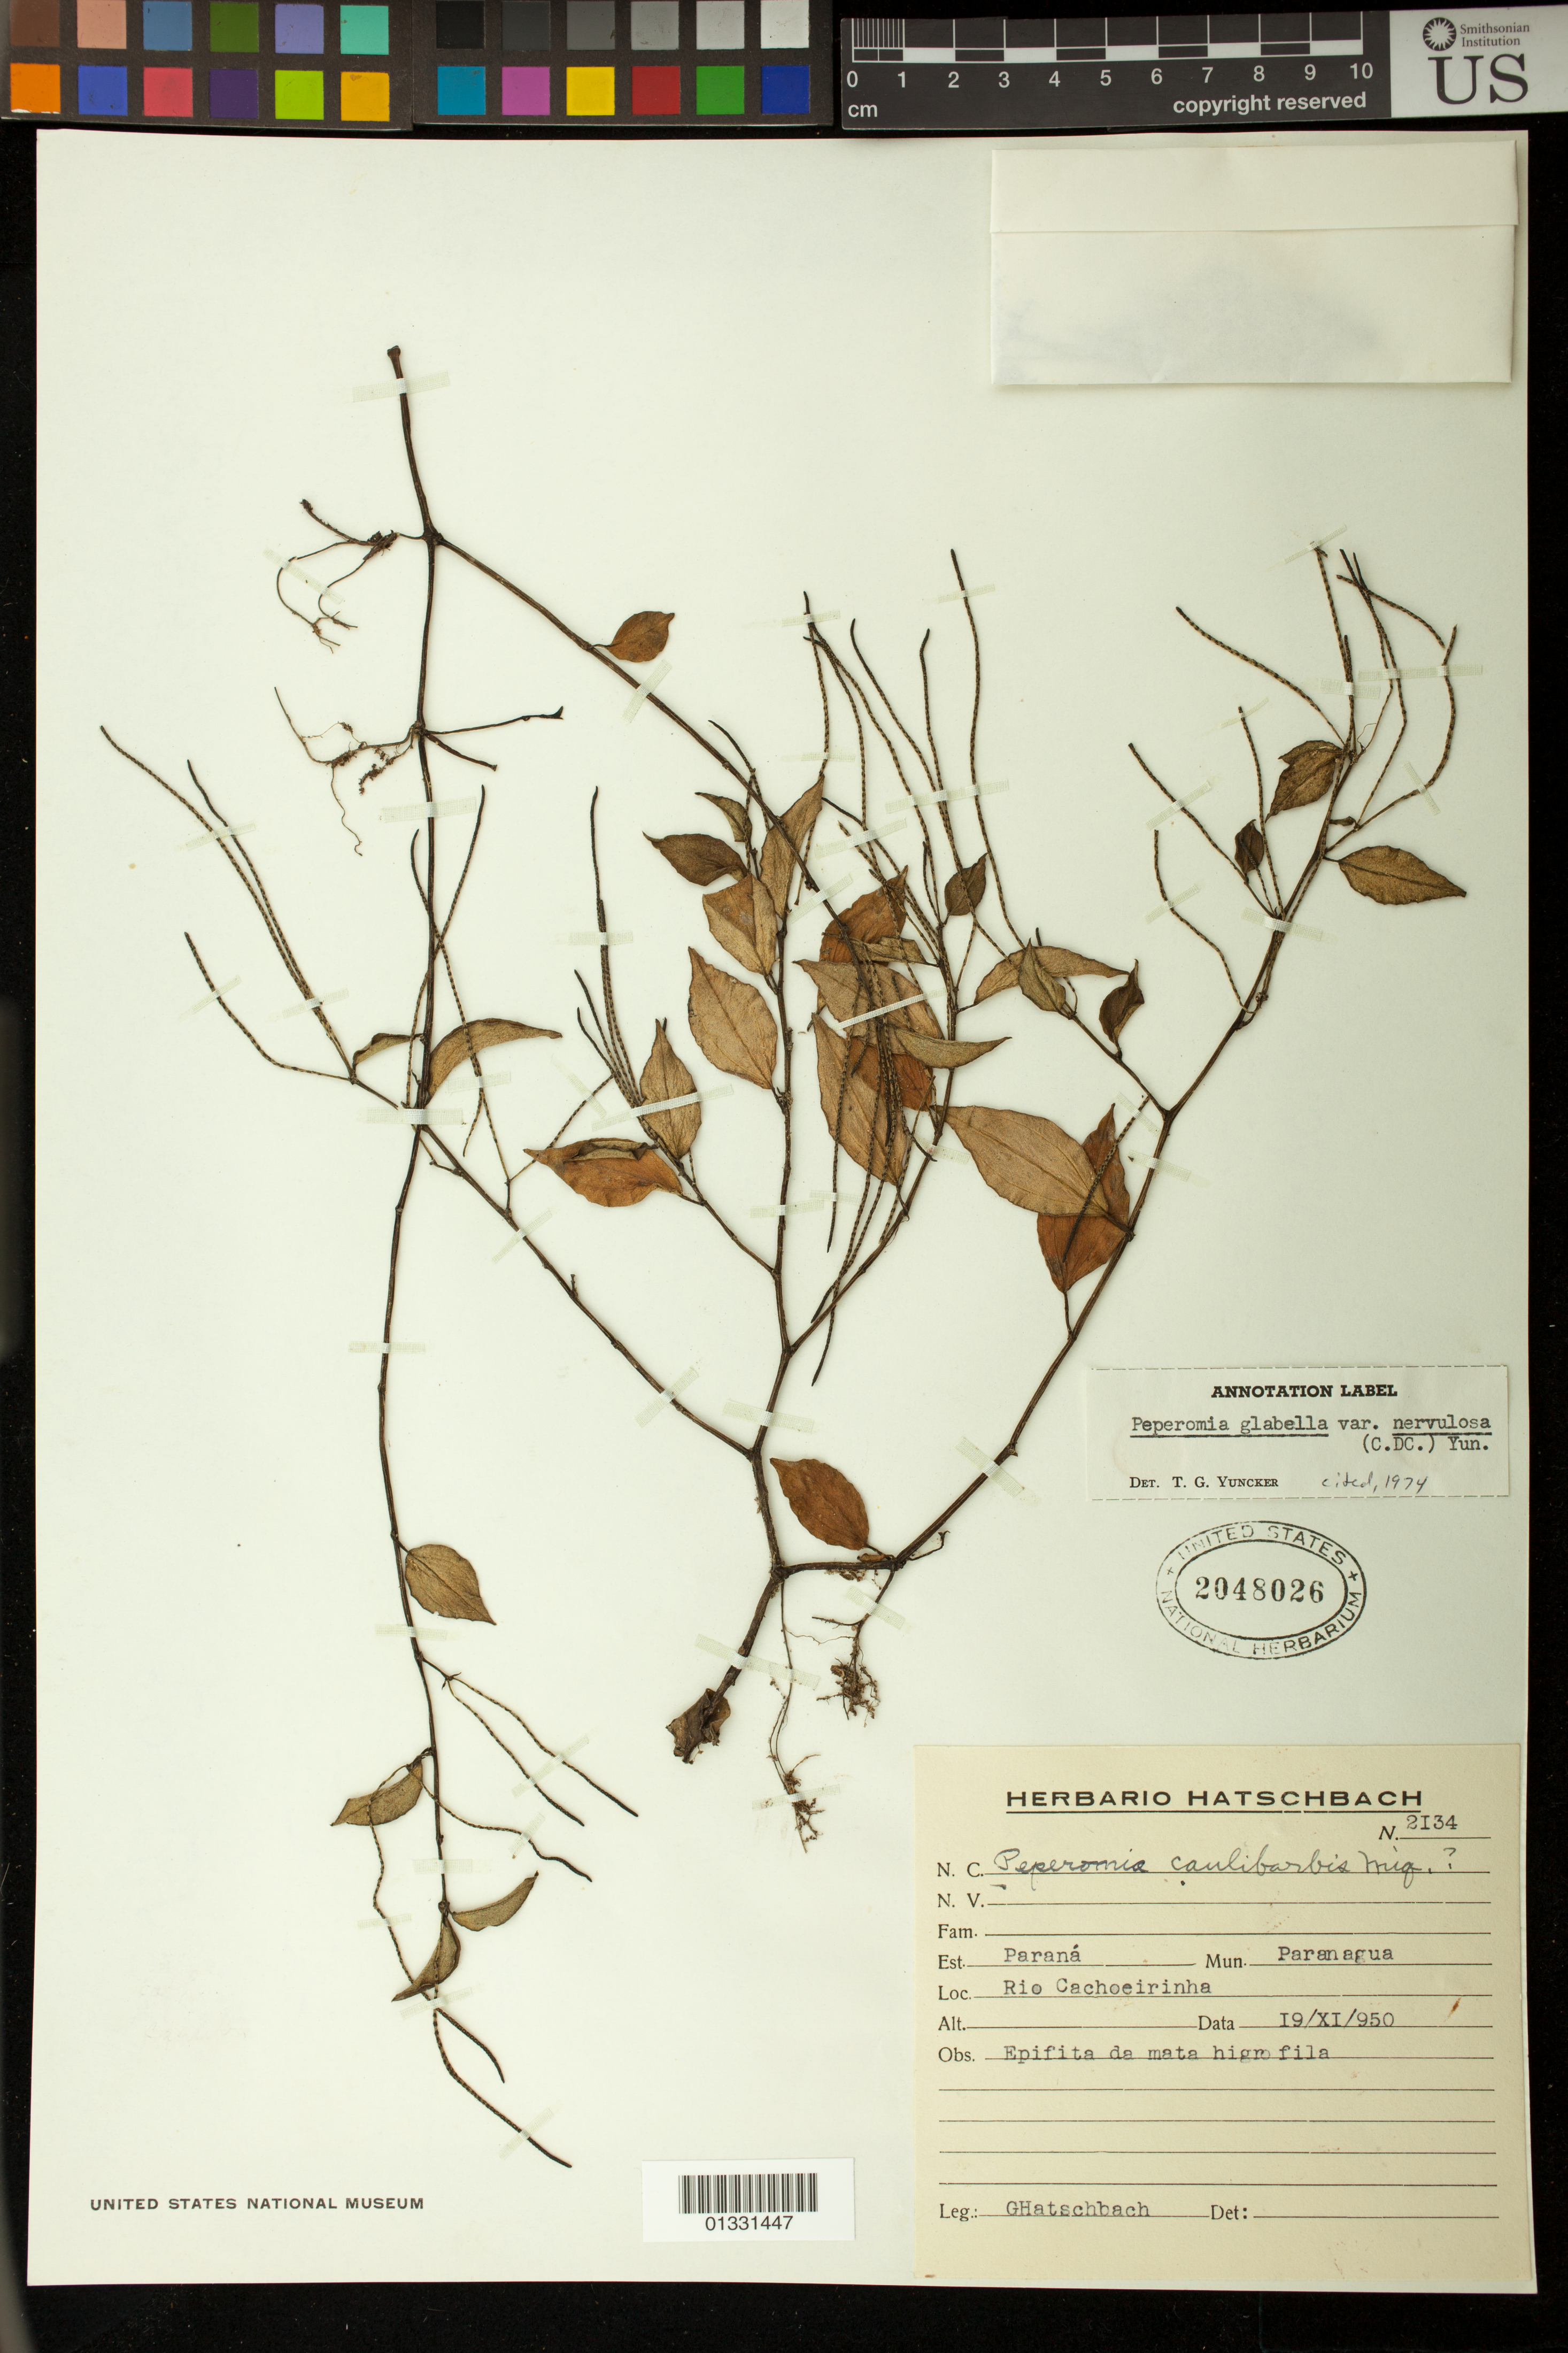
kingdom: Plantae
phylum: Tracheophyta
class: Magnoliopsida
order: Piperales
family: Piperaceae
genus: Peperomia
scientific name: Peperomia glabella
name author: (Sw.) A. Dietr.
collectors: G. Hatschbach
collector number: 2134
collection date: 1950-11-19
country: Brazil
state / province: Paraná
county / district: Paranaguá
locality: Rio Cachoeirinha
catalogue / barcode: US 2048026